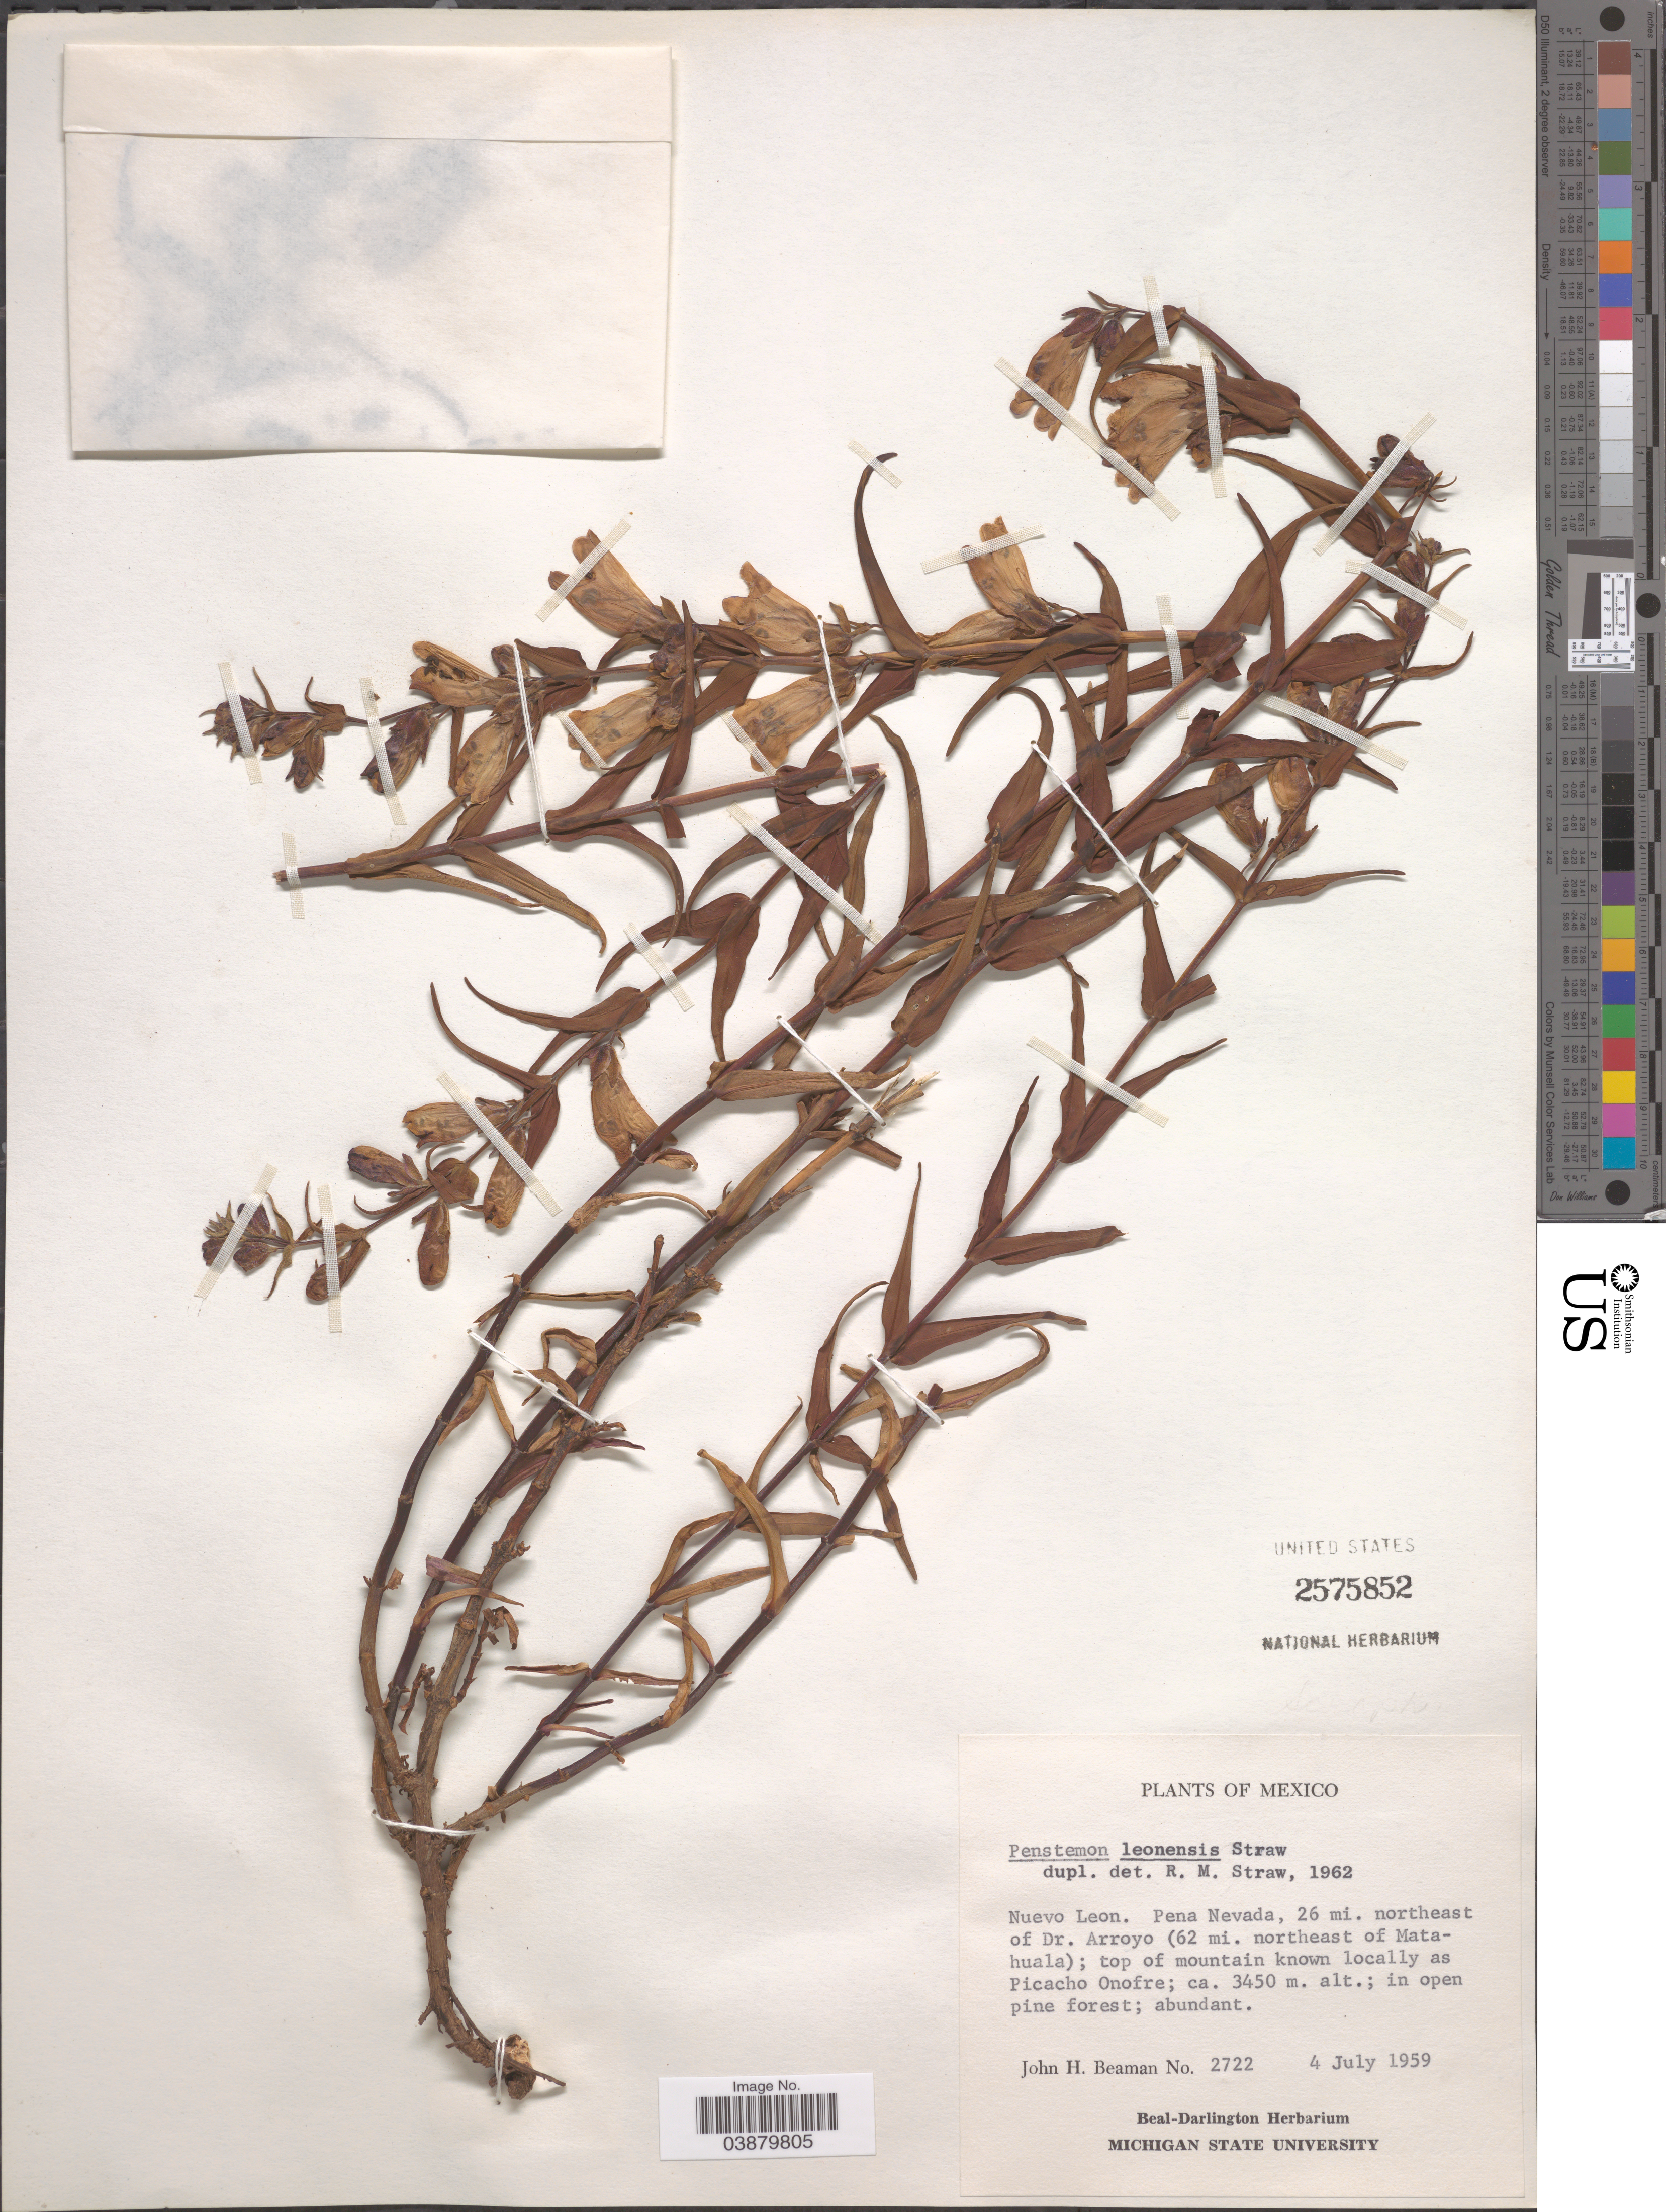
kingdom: Plantae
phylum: Tracheophyta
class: Magnoliopsida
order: Lamiales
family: Plantaginaceae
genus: Penstemon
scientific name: Penstemon leonensis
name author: Straw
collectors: J. H. Beaman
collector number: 2722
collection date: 1959-07-04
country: Mexico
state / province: Nuevo León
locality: Pena Nevada, 26 mi. northeast of Dr. Arroyo (62 mi. northeast of Matahuala); top of mountain known locally as Picacho Onofre.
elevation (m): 3450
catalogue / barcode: US 2575852